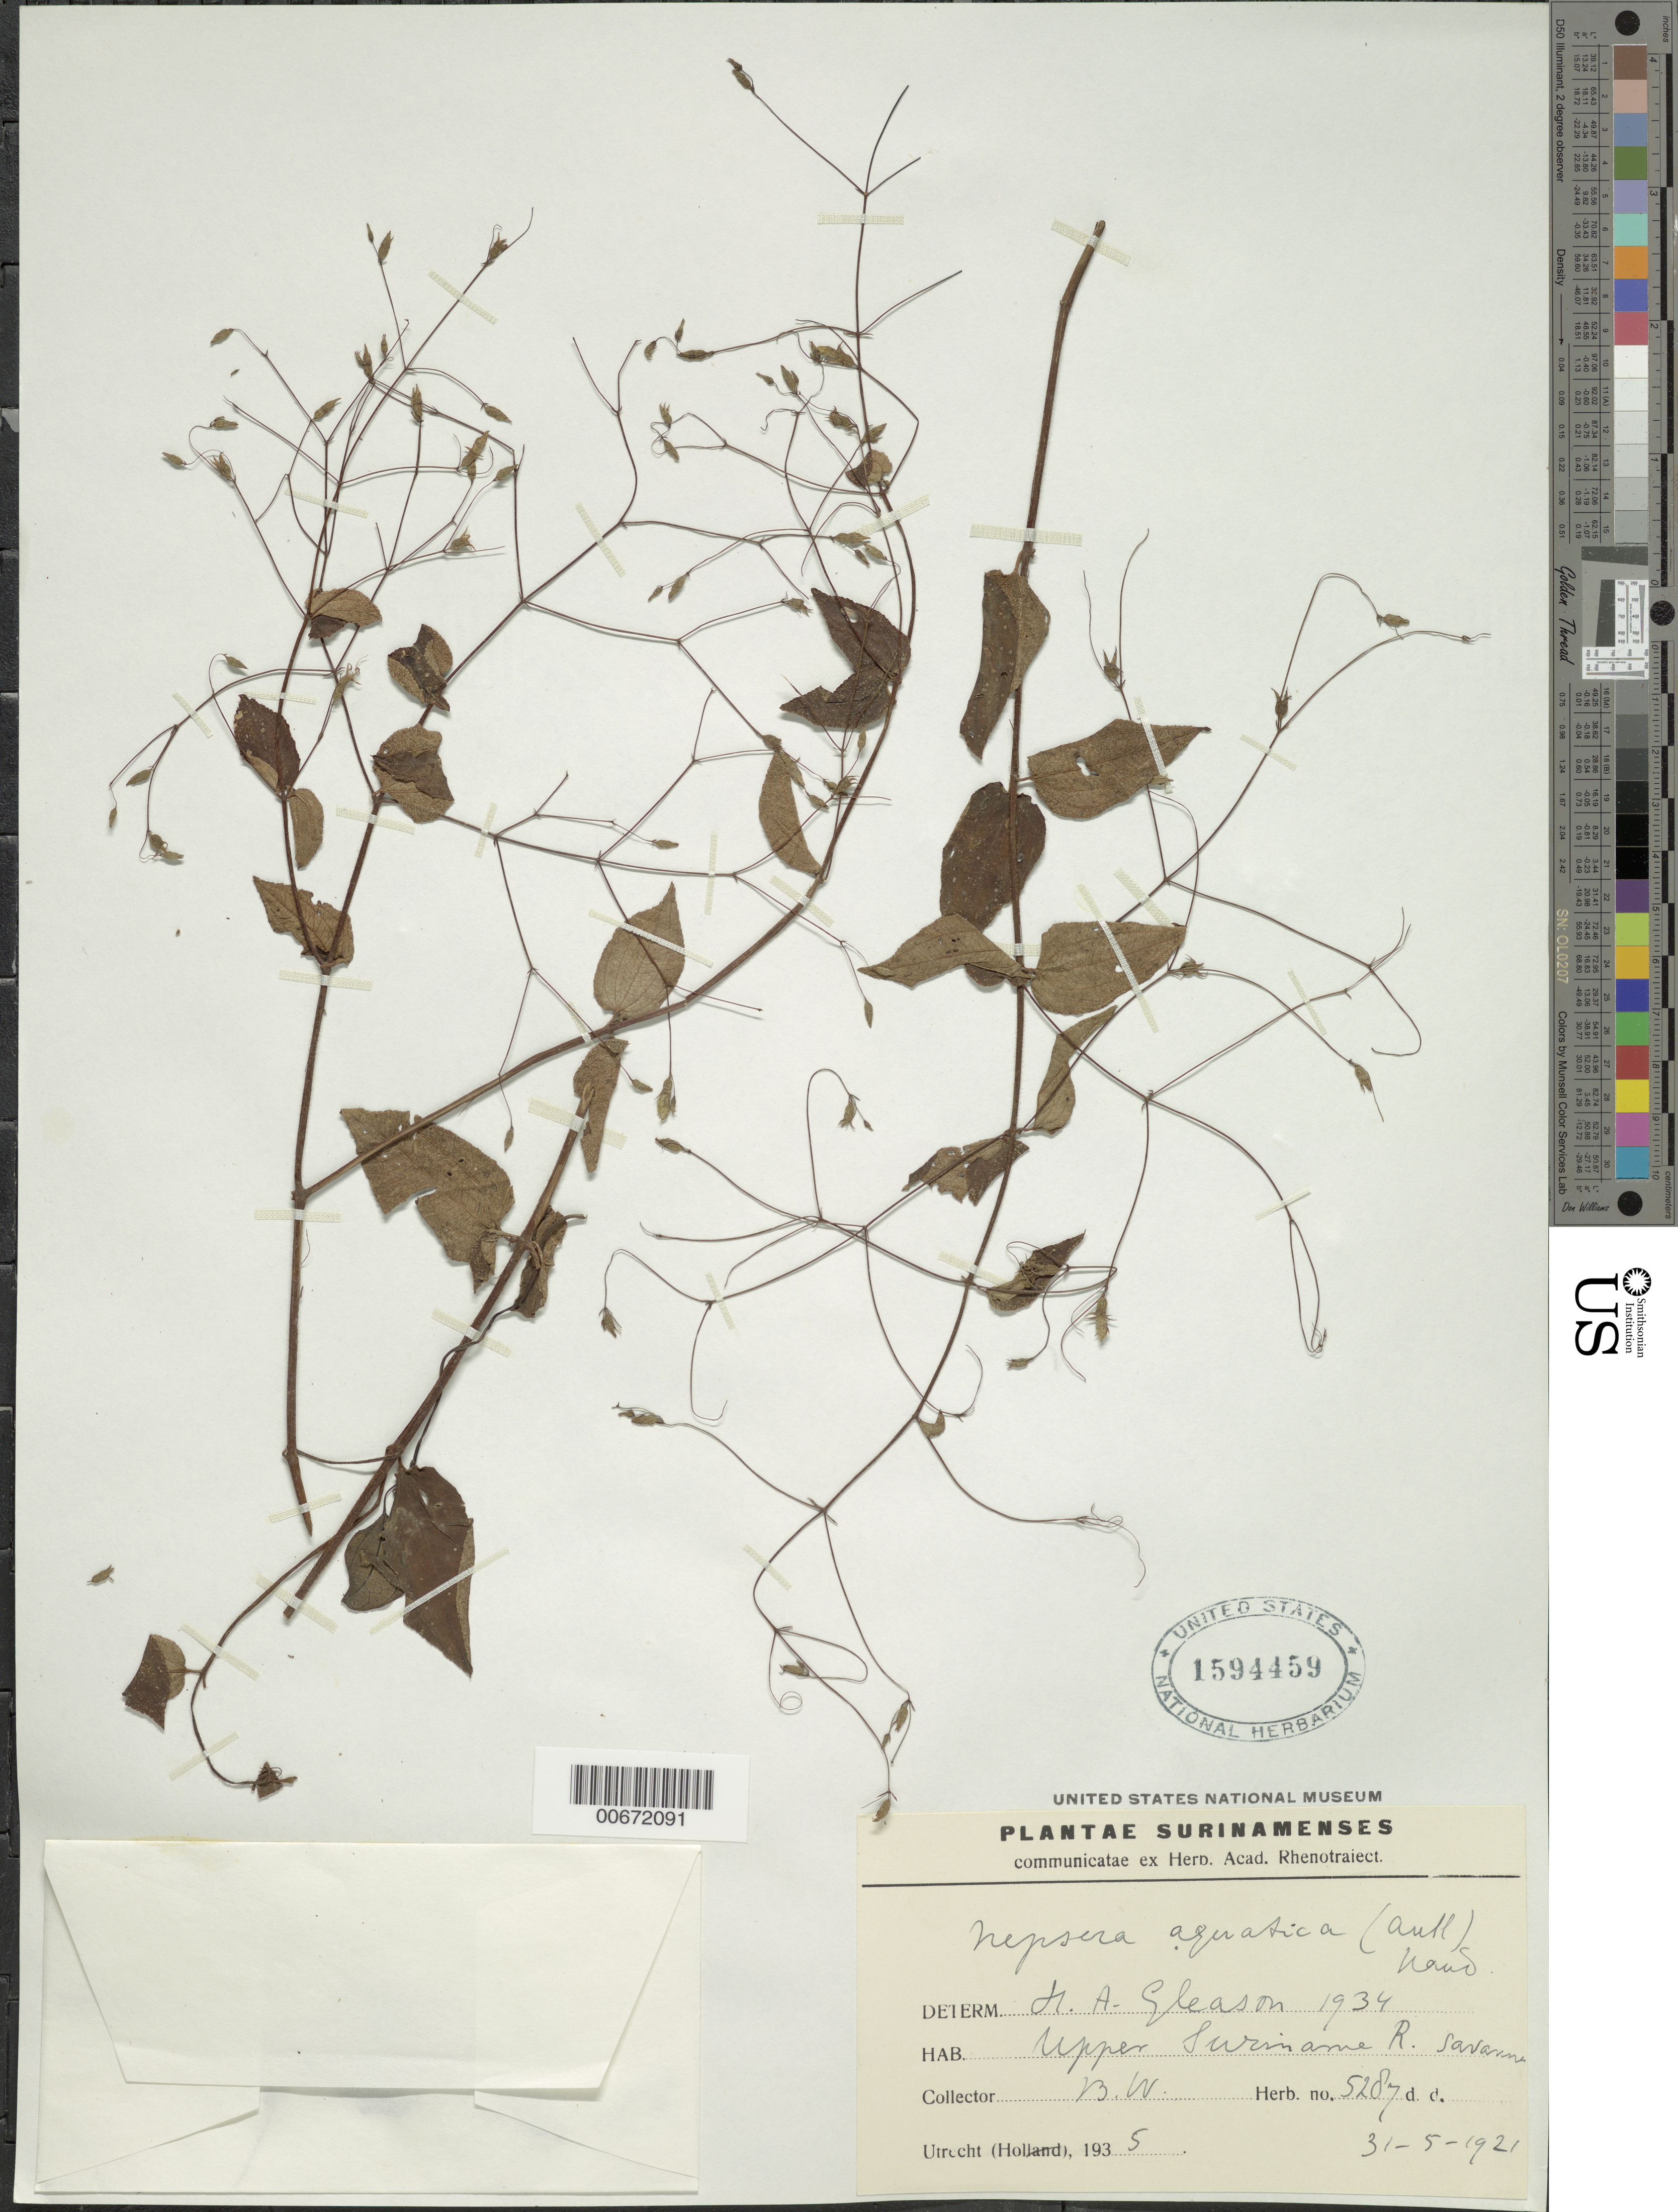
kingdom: Plantae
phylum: Tracheophyta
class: Magnoliopsida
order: Myrtales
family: Melastomataceae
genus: Nepsera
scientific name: Nepsera aquatica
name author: (Aubl.) Naudin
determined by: Gleason, H. A.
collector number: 5287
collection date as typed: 31-May-21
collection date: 1921-05-31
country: Suriname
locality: Surinam R., upper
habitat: Savanna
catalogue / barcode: US 1594459